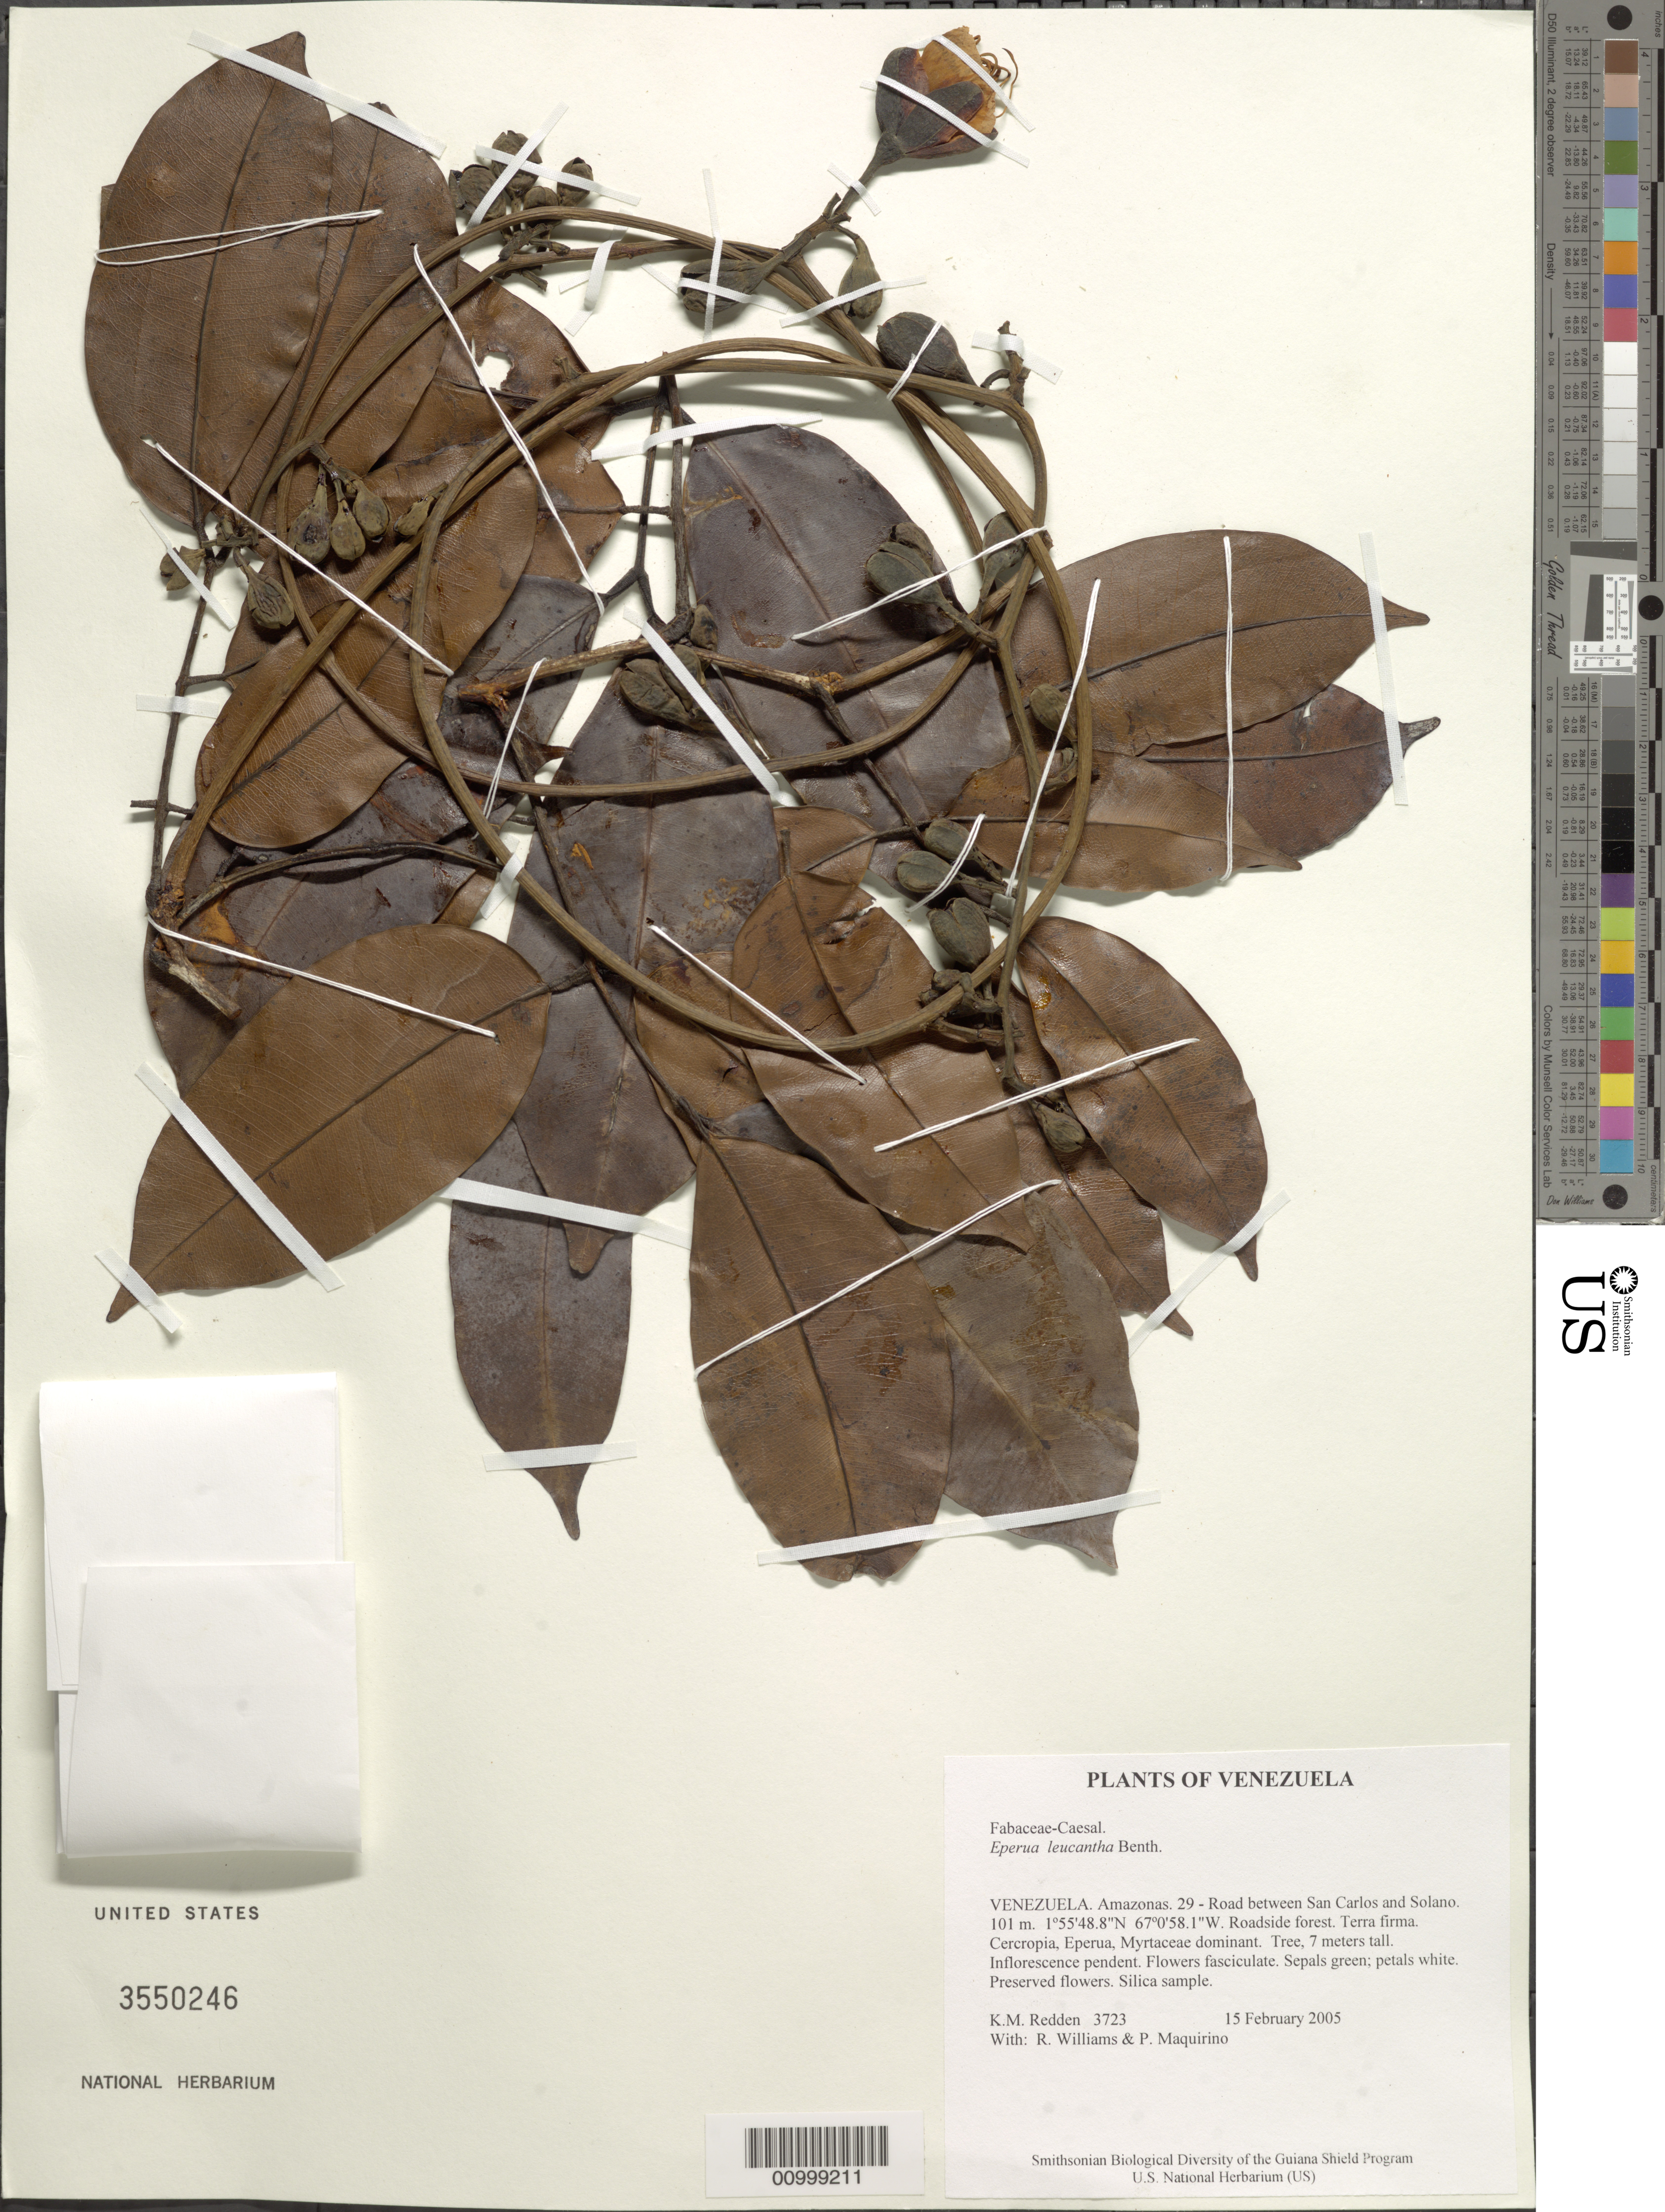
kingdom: Plantae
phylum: Tracheophyta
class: Magnoliopsida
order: Fabales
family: Fabaceae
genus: Eperua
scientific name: Eperua leucantha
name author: Benth.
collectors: K. M. Redden, R. Williams & P. Maquirino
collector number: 3723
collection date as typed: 15 February 2005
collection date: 2005-02-15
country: Venezuela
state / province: Amazonas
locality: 29 - Road between San Carlos and Solano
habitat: Roadside forest. Terra firma. Cecropia, Eperua, Myrtaceae dominant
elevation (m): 101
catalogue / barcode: US 3550246